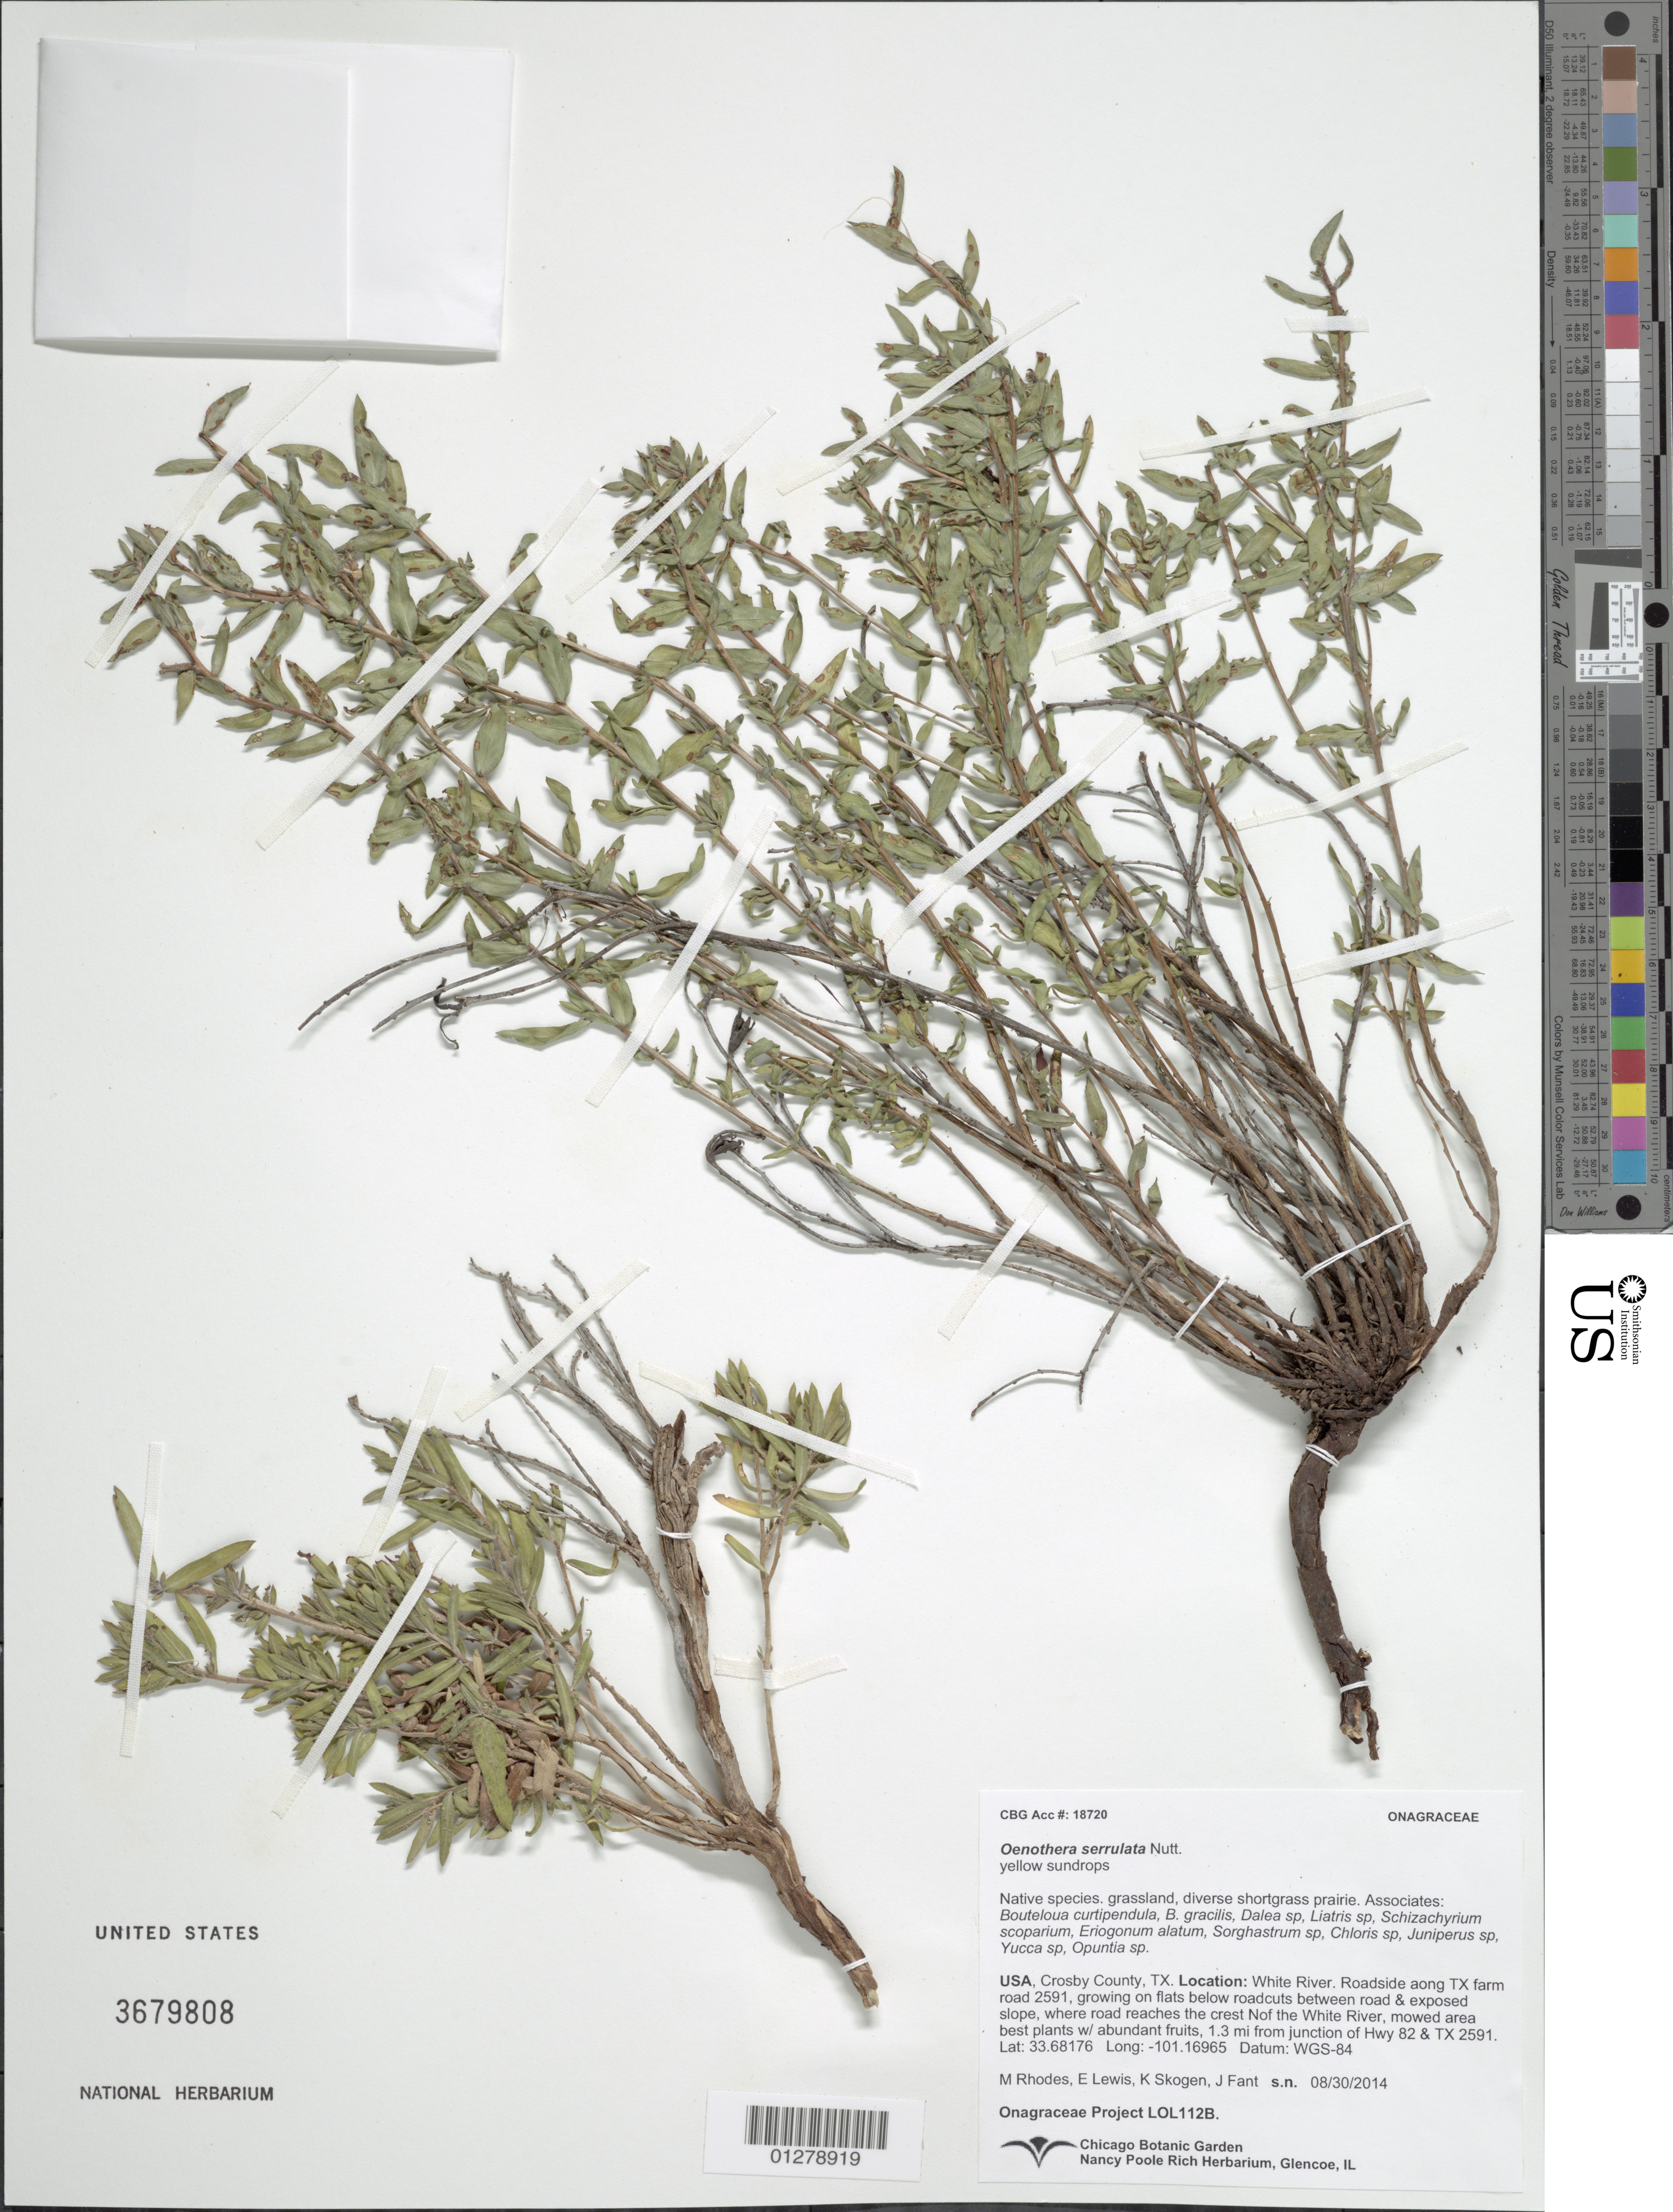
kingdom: Plantae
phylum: Tracheophyta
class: Magnoliopsida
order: Myrtales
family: Onagraceae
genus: Oenothera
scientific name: Oenothera hartwegii subsp. pubescens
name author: (A. Gray) W.L. Wagner & Hoch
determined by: Cooper, B. J.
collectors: Onagraceae Project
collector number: LOL 112B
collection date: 2014-08-30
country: United States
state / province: Texas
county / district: Crosby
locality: White River. Roadside along TX farm road 2591, growing on flats below roadcuts between road & exposed slope, where road reaches the crest N of the White River, 1.3 mi from junction of Hwy 82 & TX 2591 .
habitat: grassland, diverse shortgrass prairie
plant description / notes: CHIC, US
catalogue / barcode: US 3679808